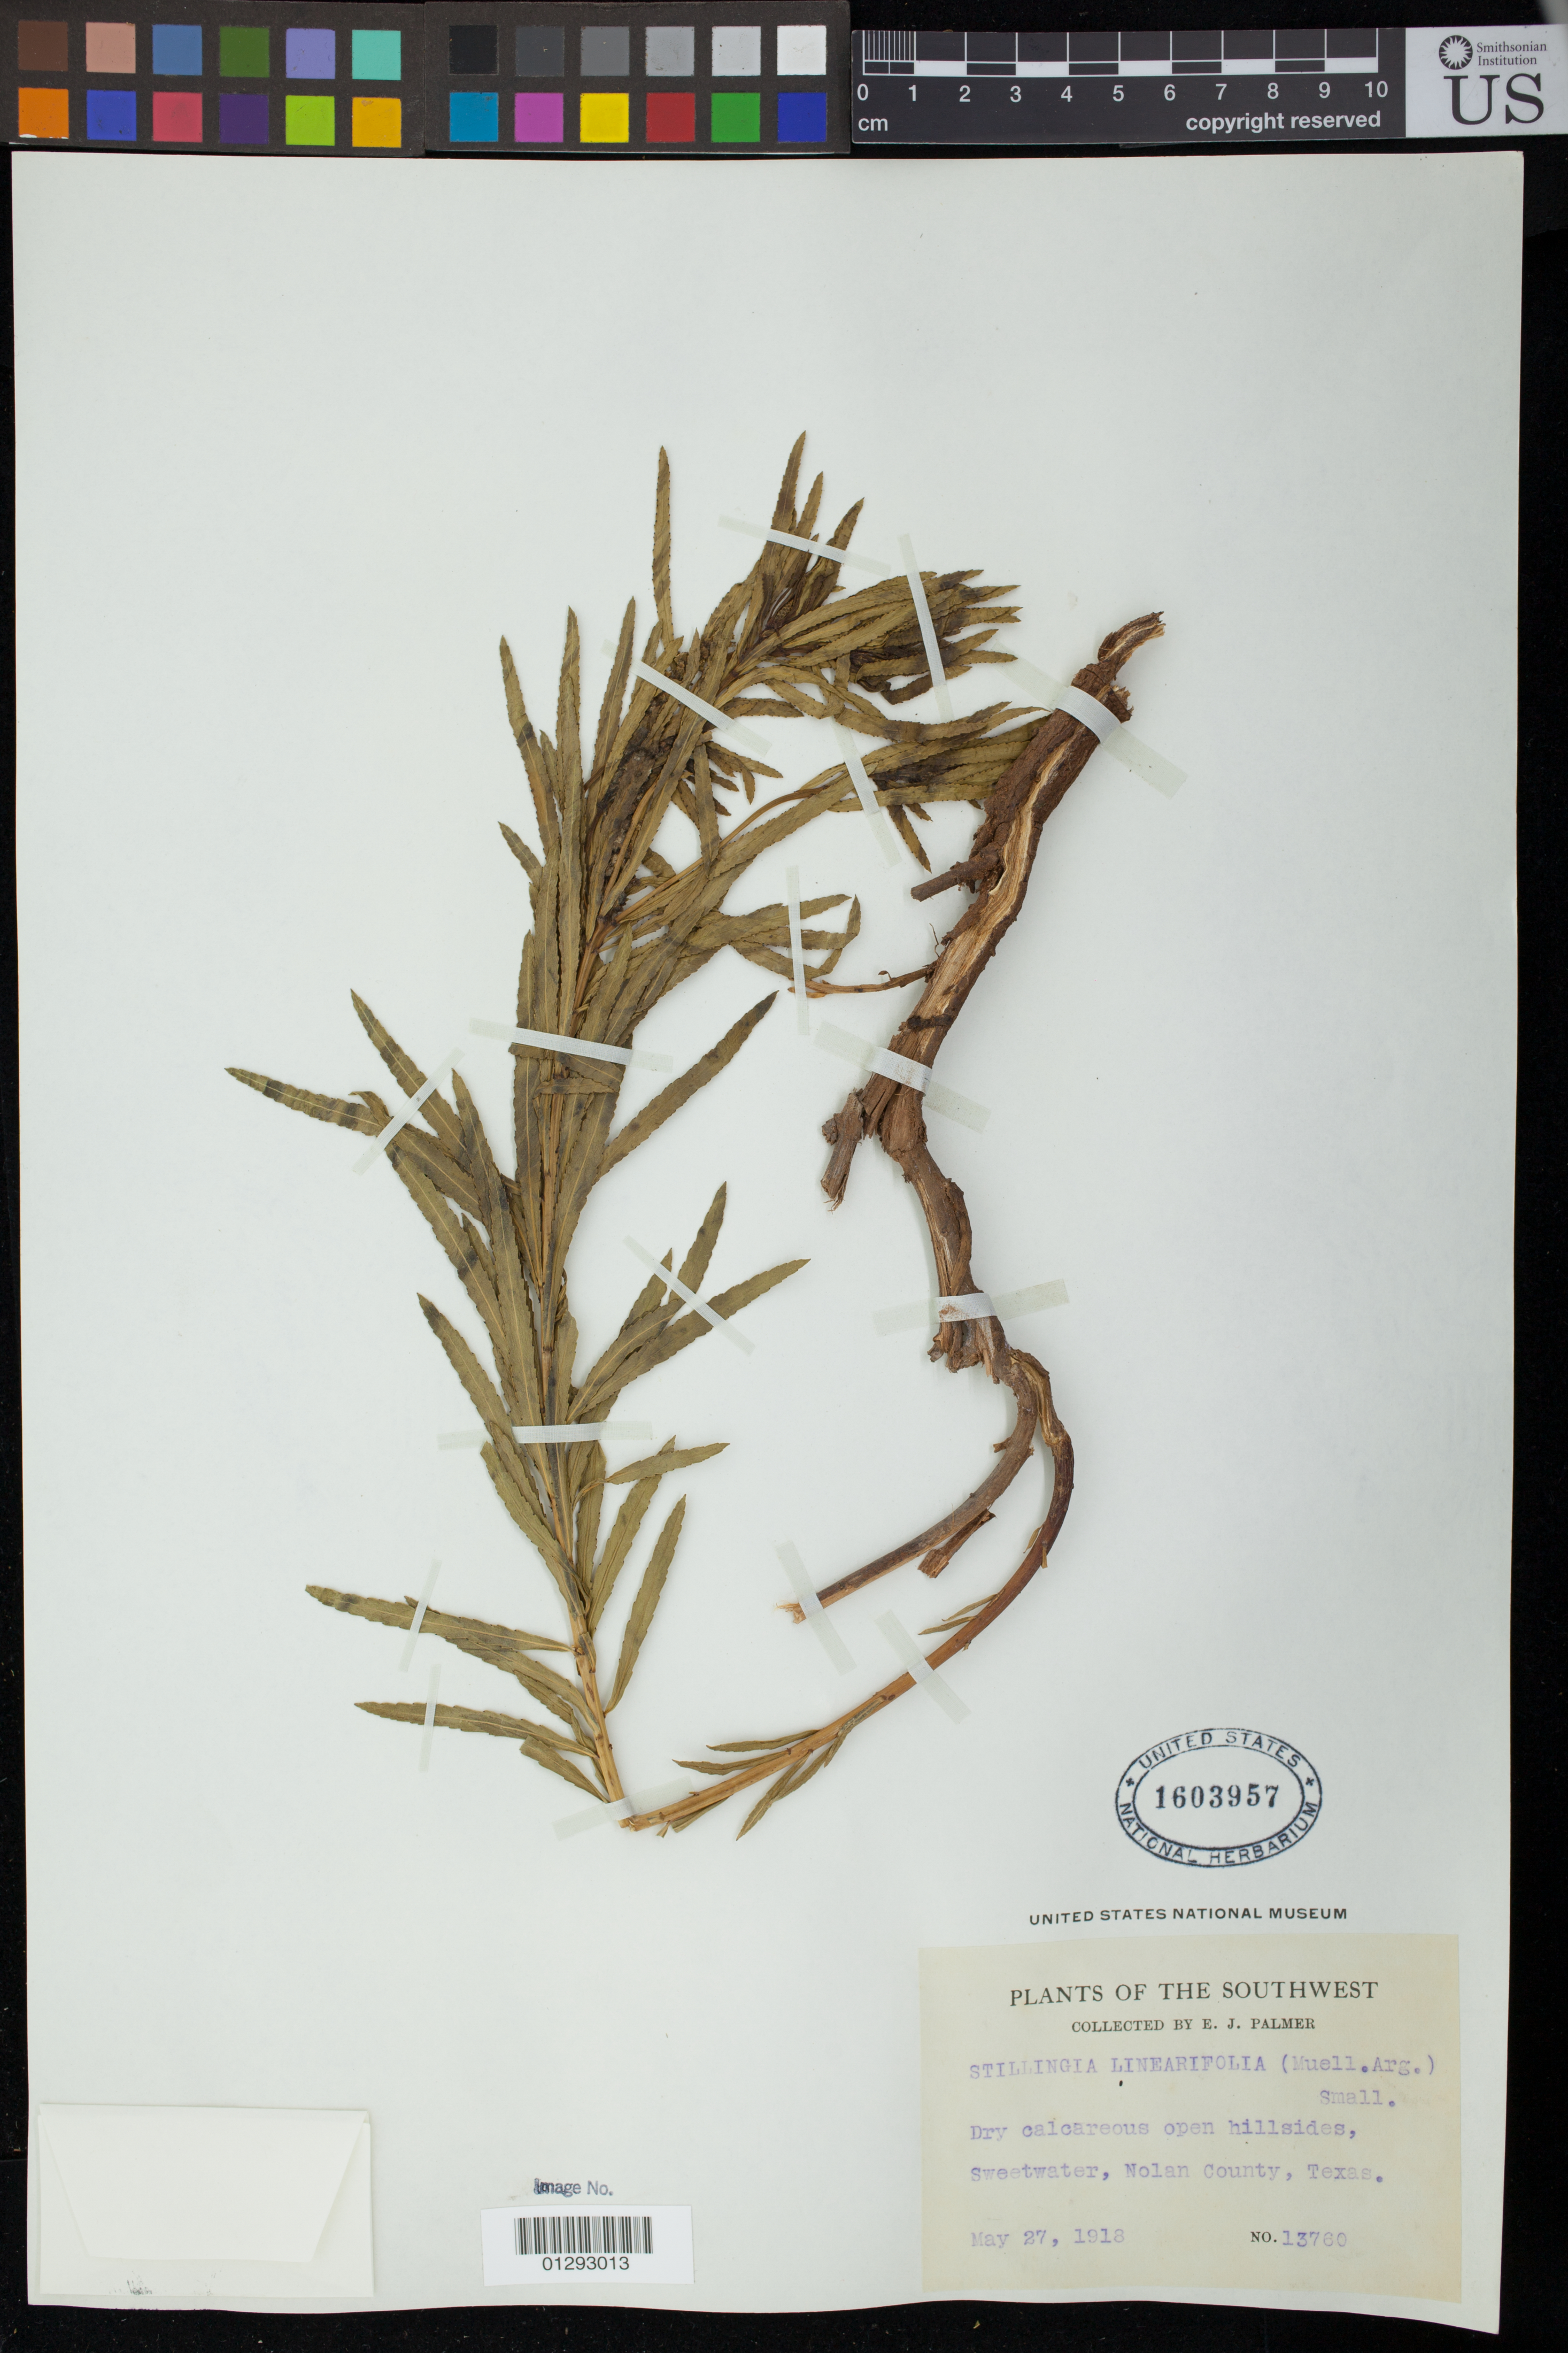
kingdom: Plantae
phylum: Tracheophyta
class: Magnoliopsida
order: Malpighiales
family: Euphorbiaceae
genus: Stillingia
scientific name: Stillingia texana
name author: I.M. Johnst.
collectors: E. J. Palmer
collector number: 13760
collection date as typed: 27 May 1918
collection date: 1918-05-27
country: United States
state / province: Texas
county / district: Nolan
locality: Sweetwater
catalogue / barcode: US 1603957